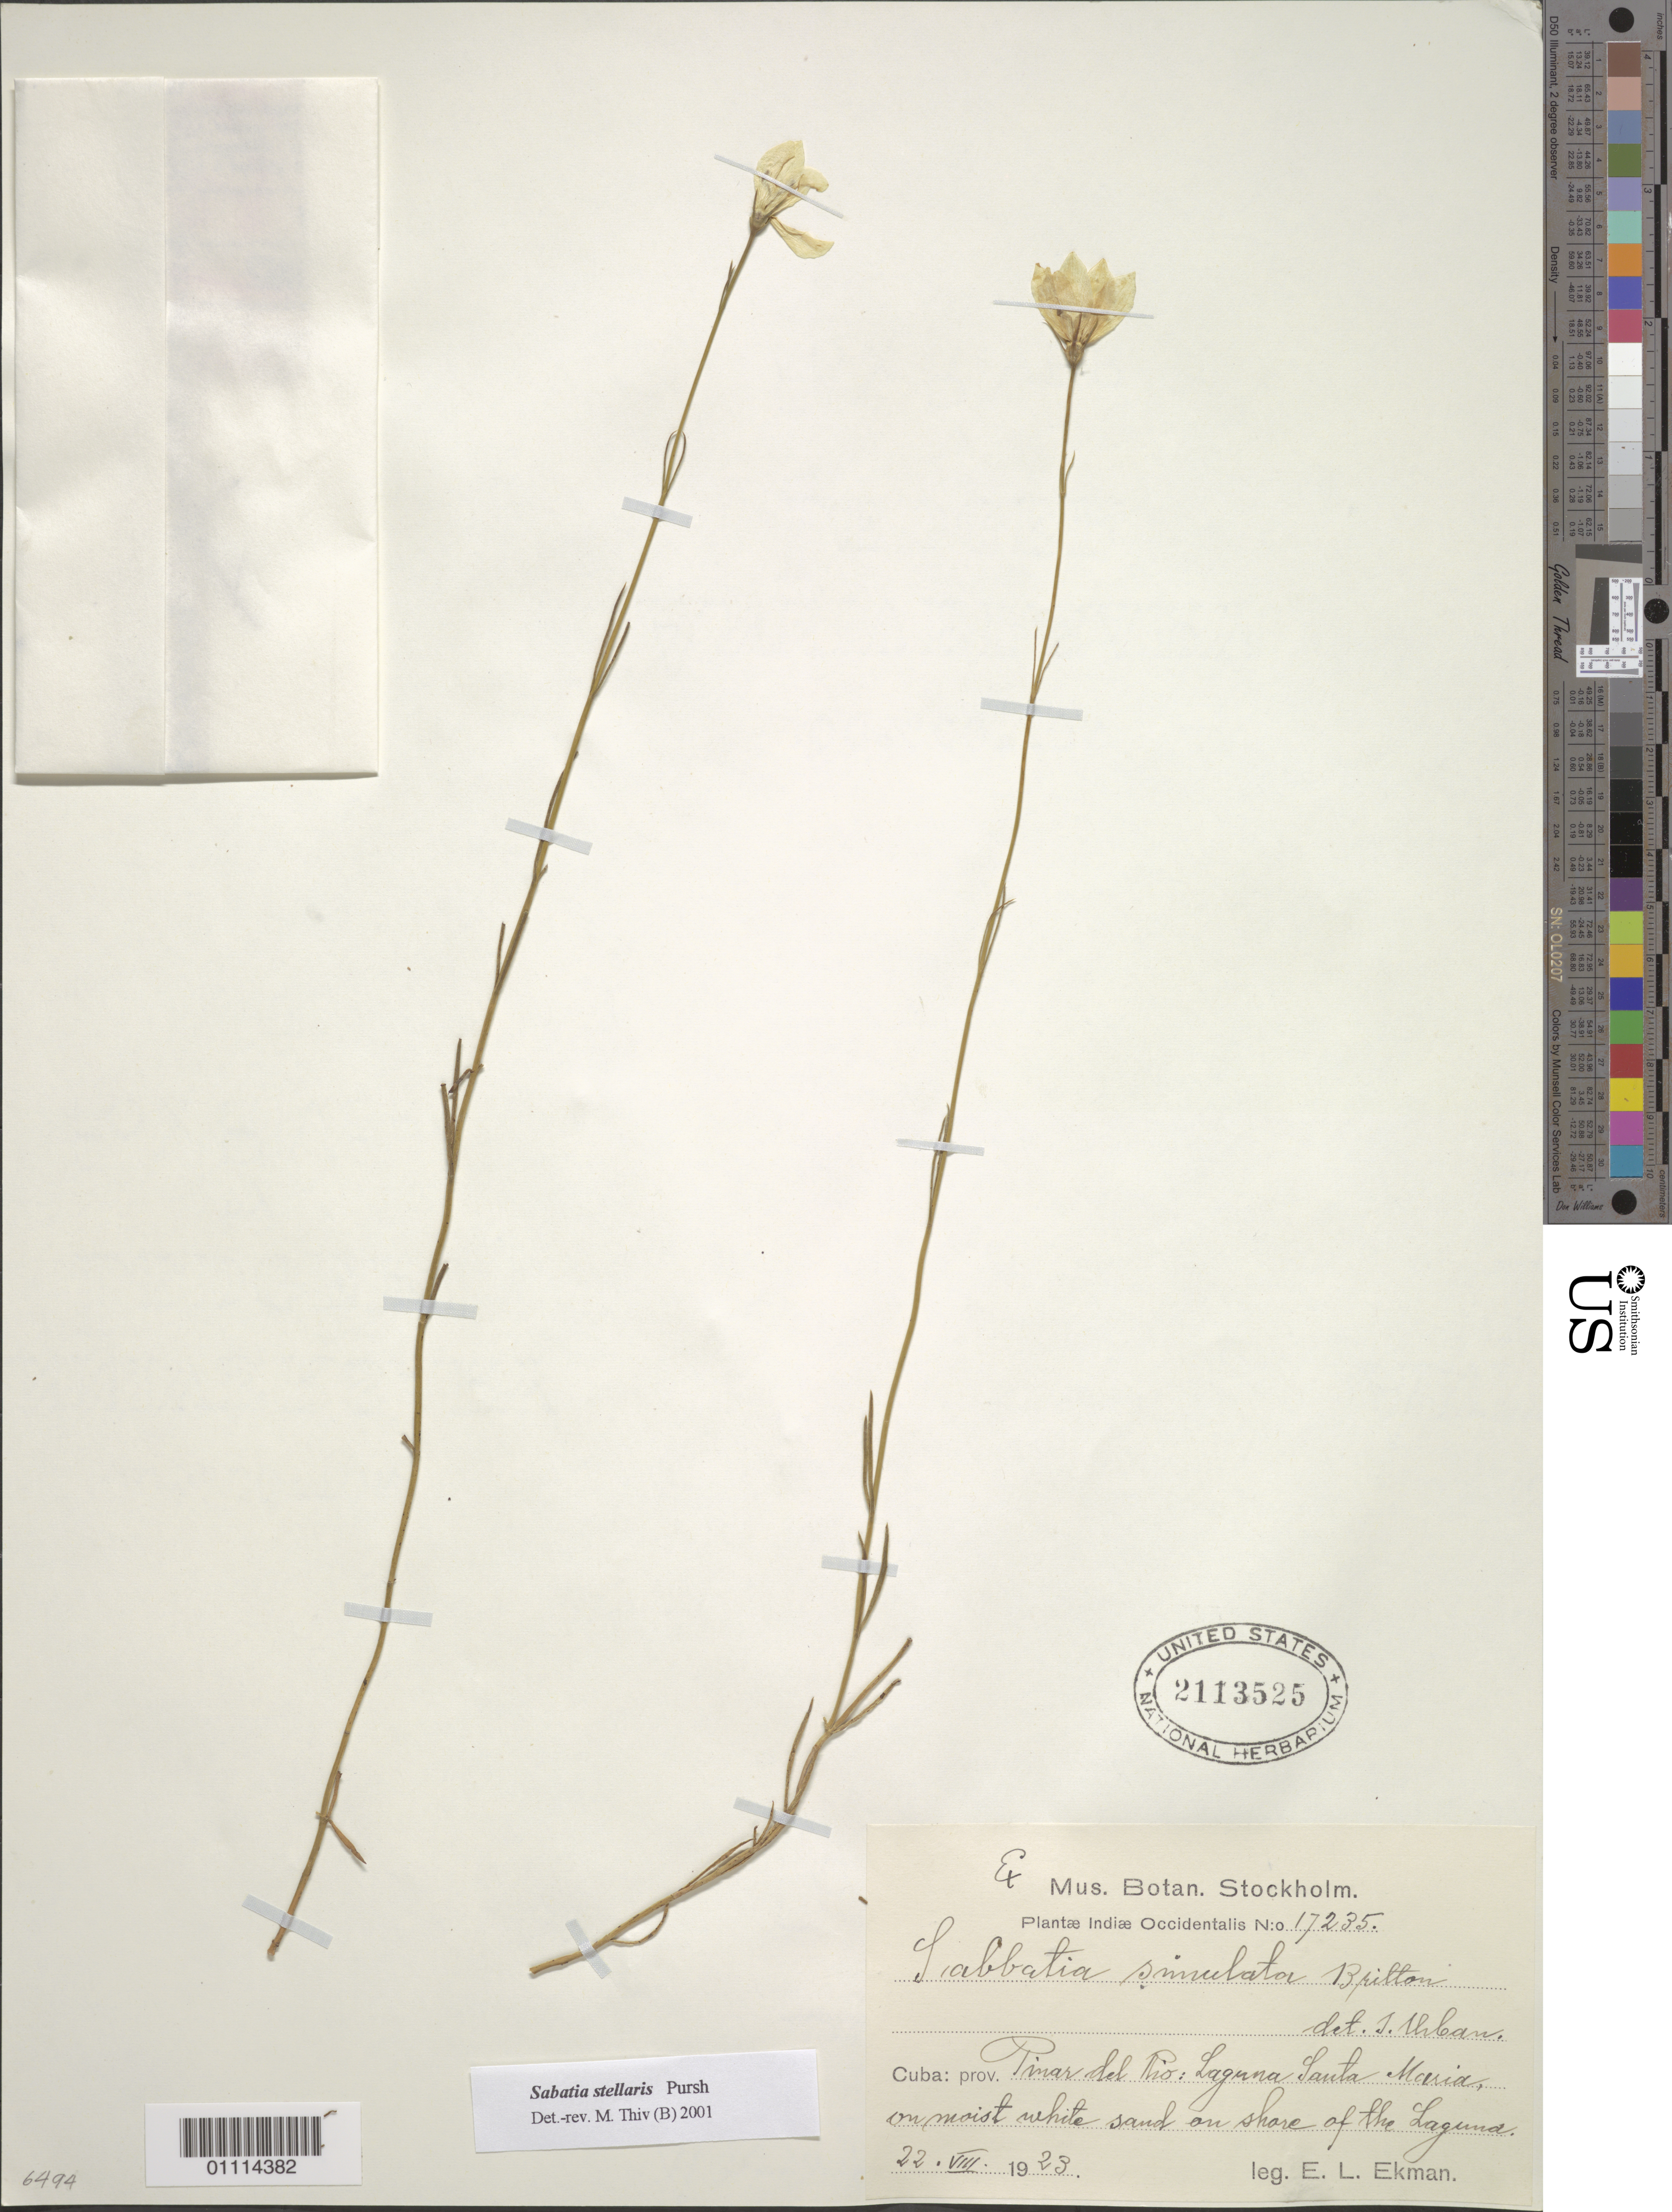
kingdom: Plantae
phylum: Tracheophyta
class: Magnoliopsida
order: Gentianales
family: Gentianaceae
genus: Sabatia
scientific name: Sabatia stellaris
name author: Pursh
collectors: E. L. Ekman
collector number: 17235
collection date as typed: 22 Aug 1923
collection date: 1923-08-22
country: Cuba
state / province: Pinar del Rio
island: Cuba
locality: Laguna Santa Maria, on moist white sand on shore of the Laguna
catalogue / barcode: US 2113525